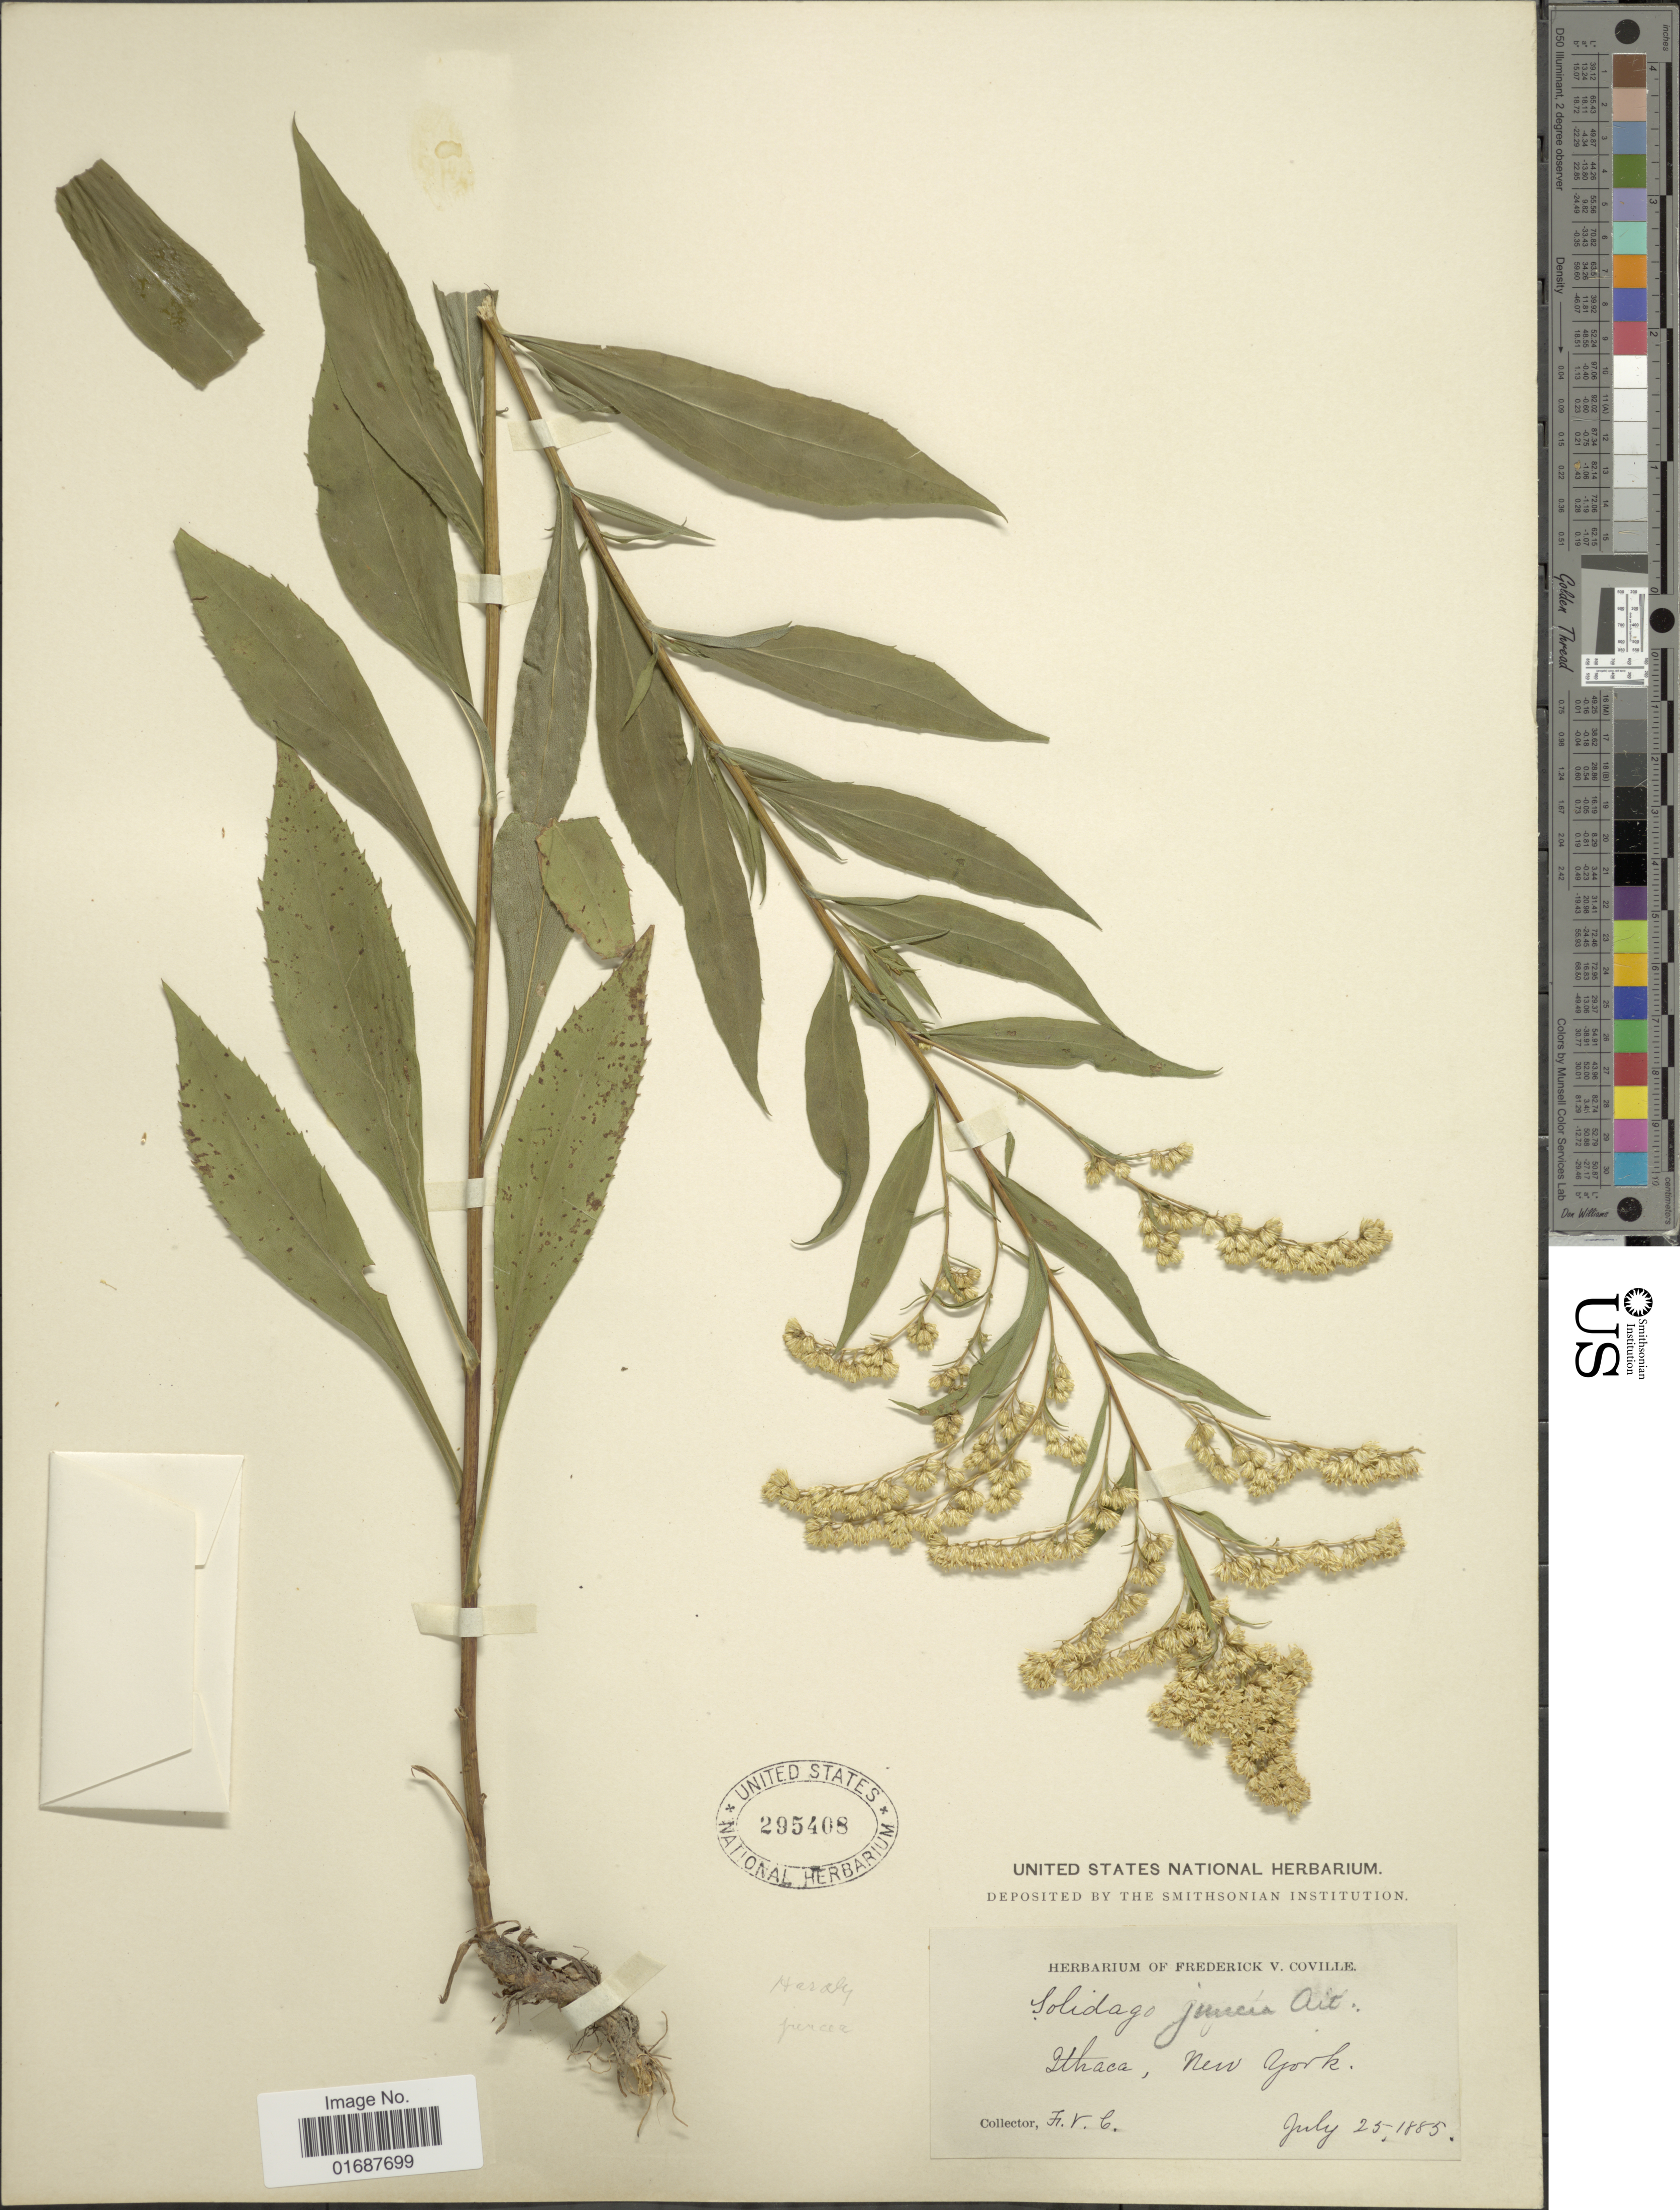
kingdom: Plantae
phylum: Tracheophyta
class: Magnoliopsida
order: Asterales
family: Asteraceae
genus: Solidago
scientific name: Solidago juncea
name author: Aiton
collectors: F. V. Coville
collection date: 1885-07-25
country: United States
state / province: New York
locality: Ithaca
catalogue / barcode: US 295408